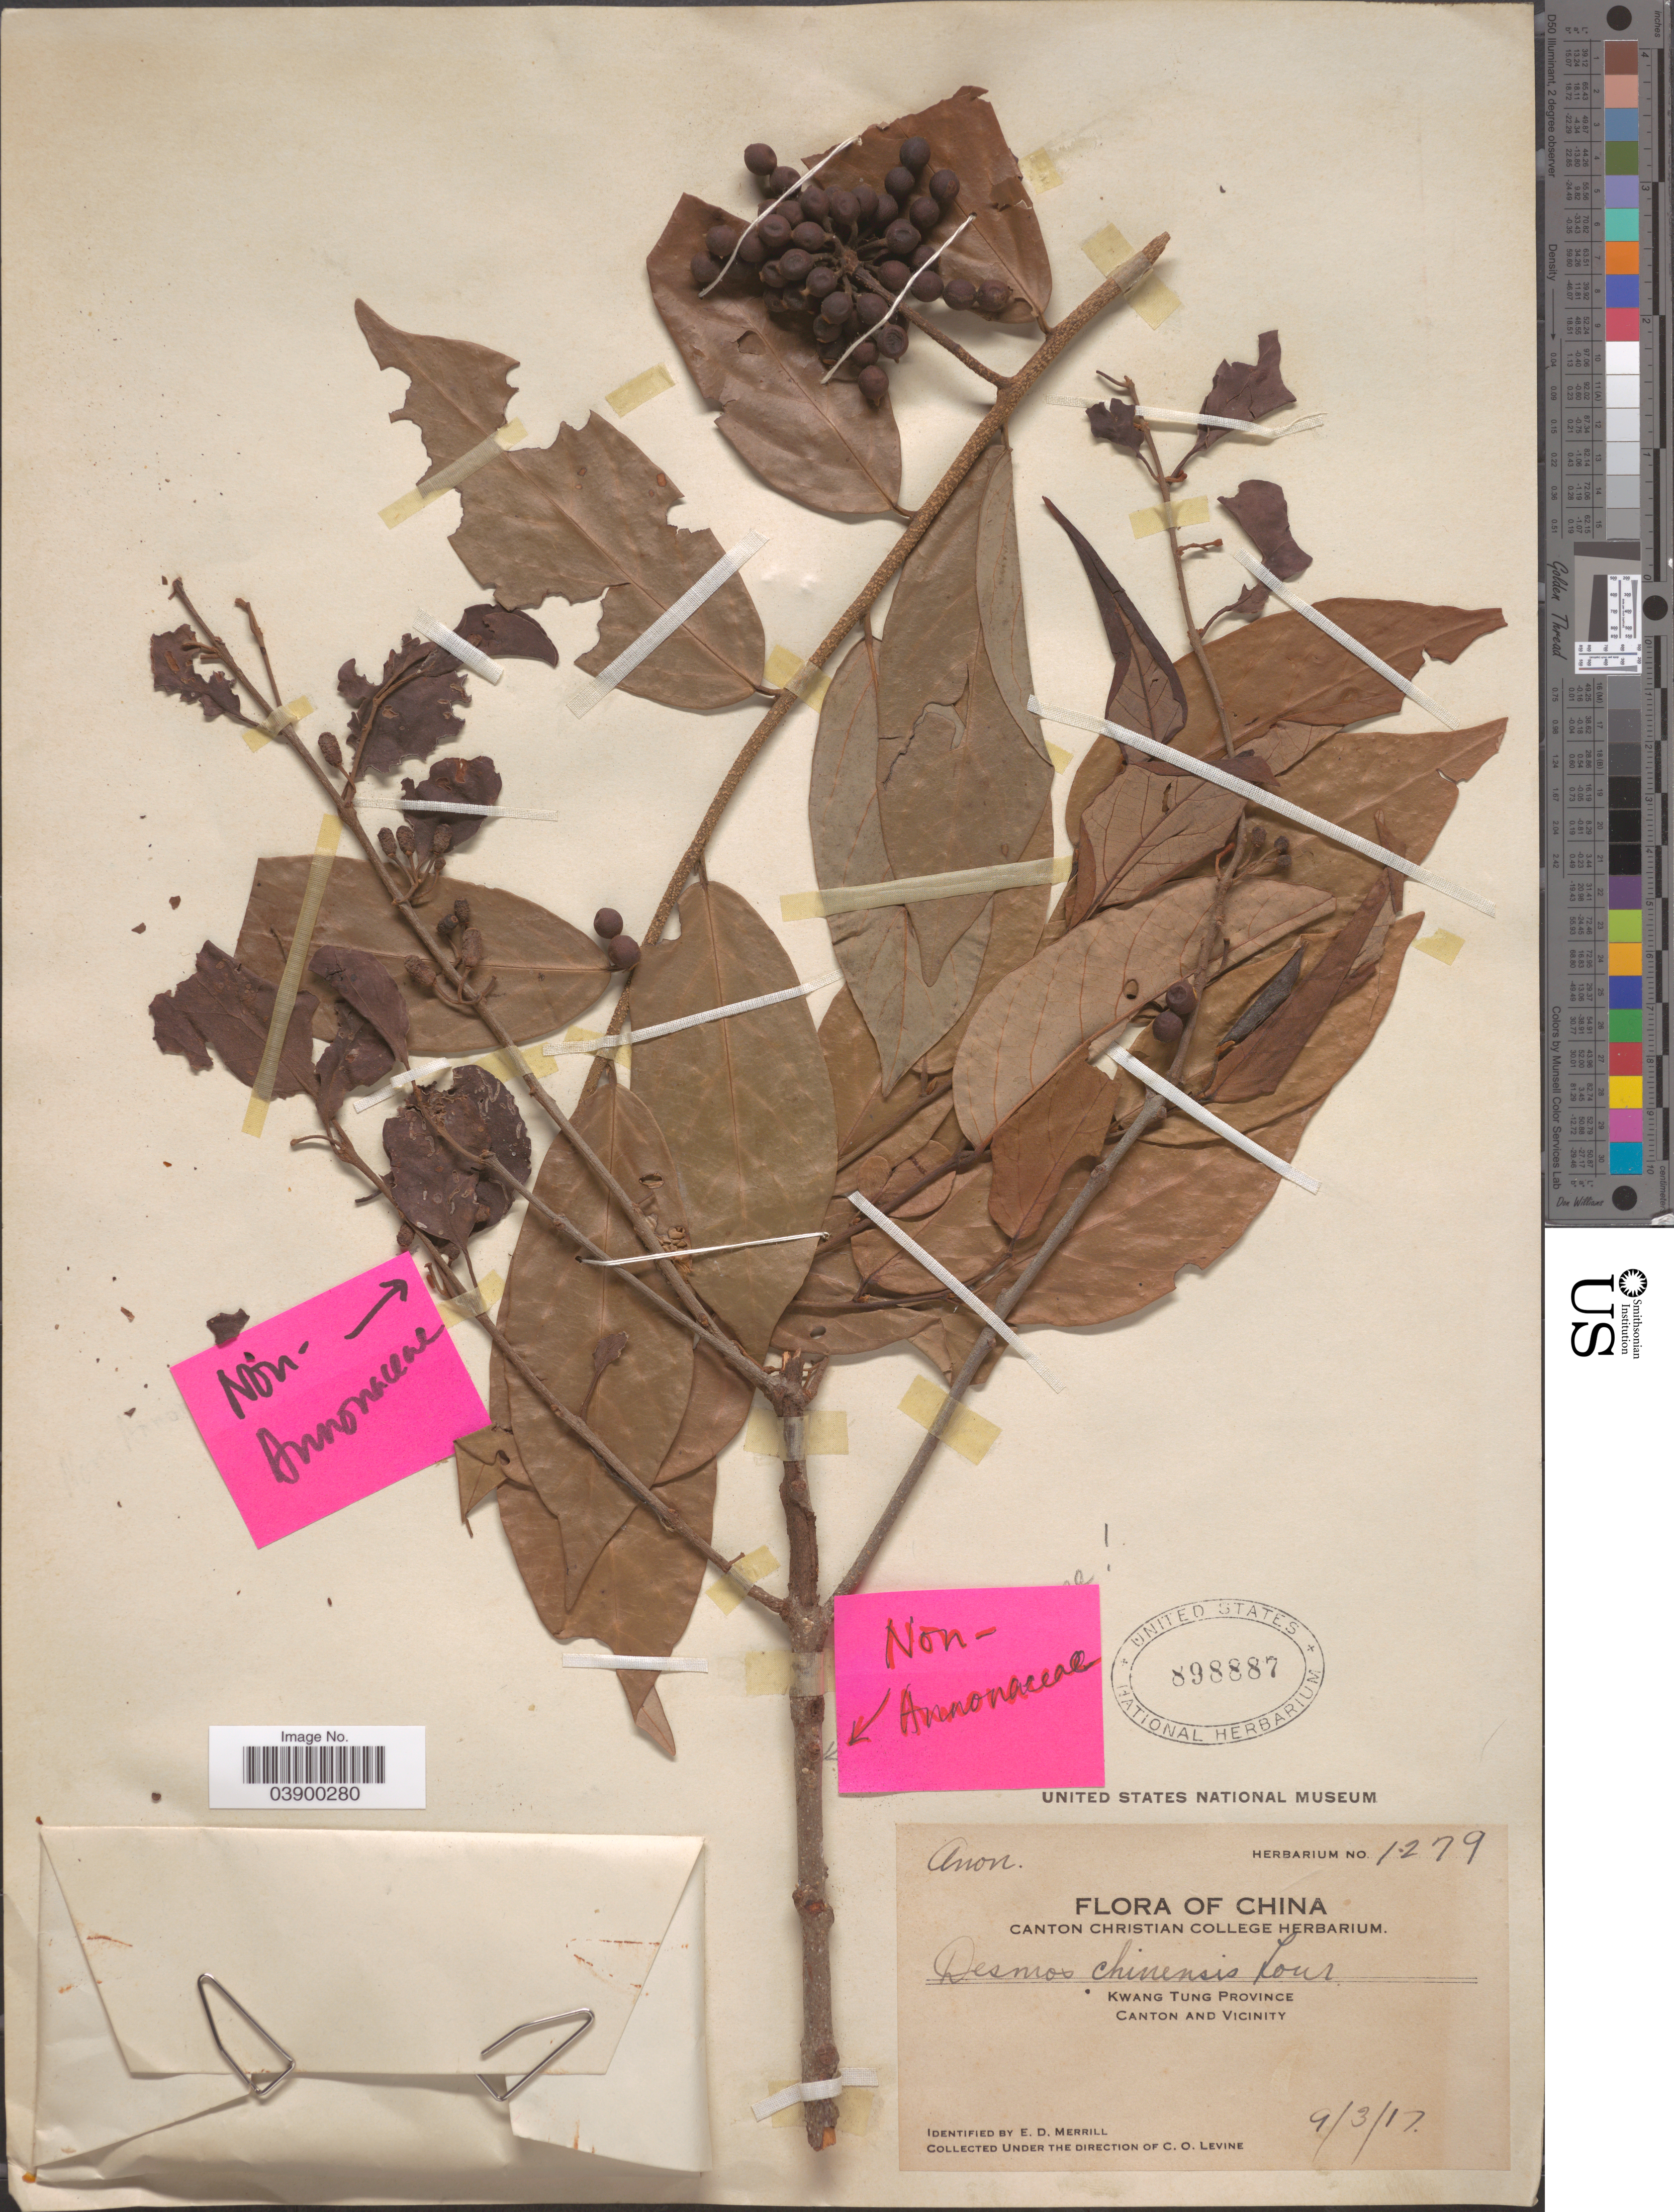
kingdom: Plantae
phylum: Tracheophyta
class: Magnoliopsida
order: Magnoliales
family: Annonaceae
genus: Desmos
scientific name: Desmos chinensis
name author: Lour.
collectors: C. O. Levine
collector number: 1279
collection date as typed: Transcribed d/m/y: 9/3/17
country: China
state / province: Guangdong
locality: Kwang Tung Province. Canton and Vicinity.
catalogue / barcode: US 898887